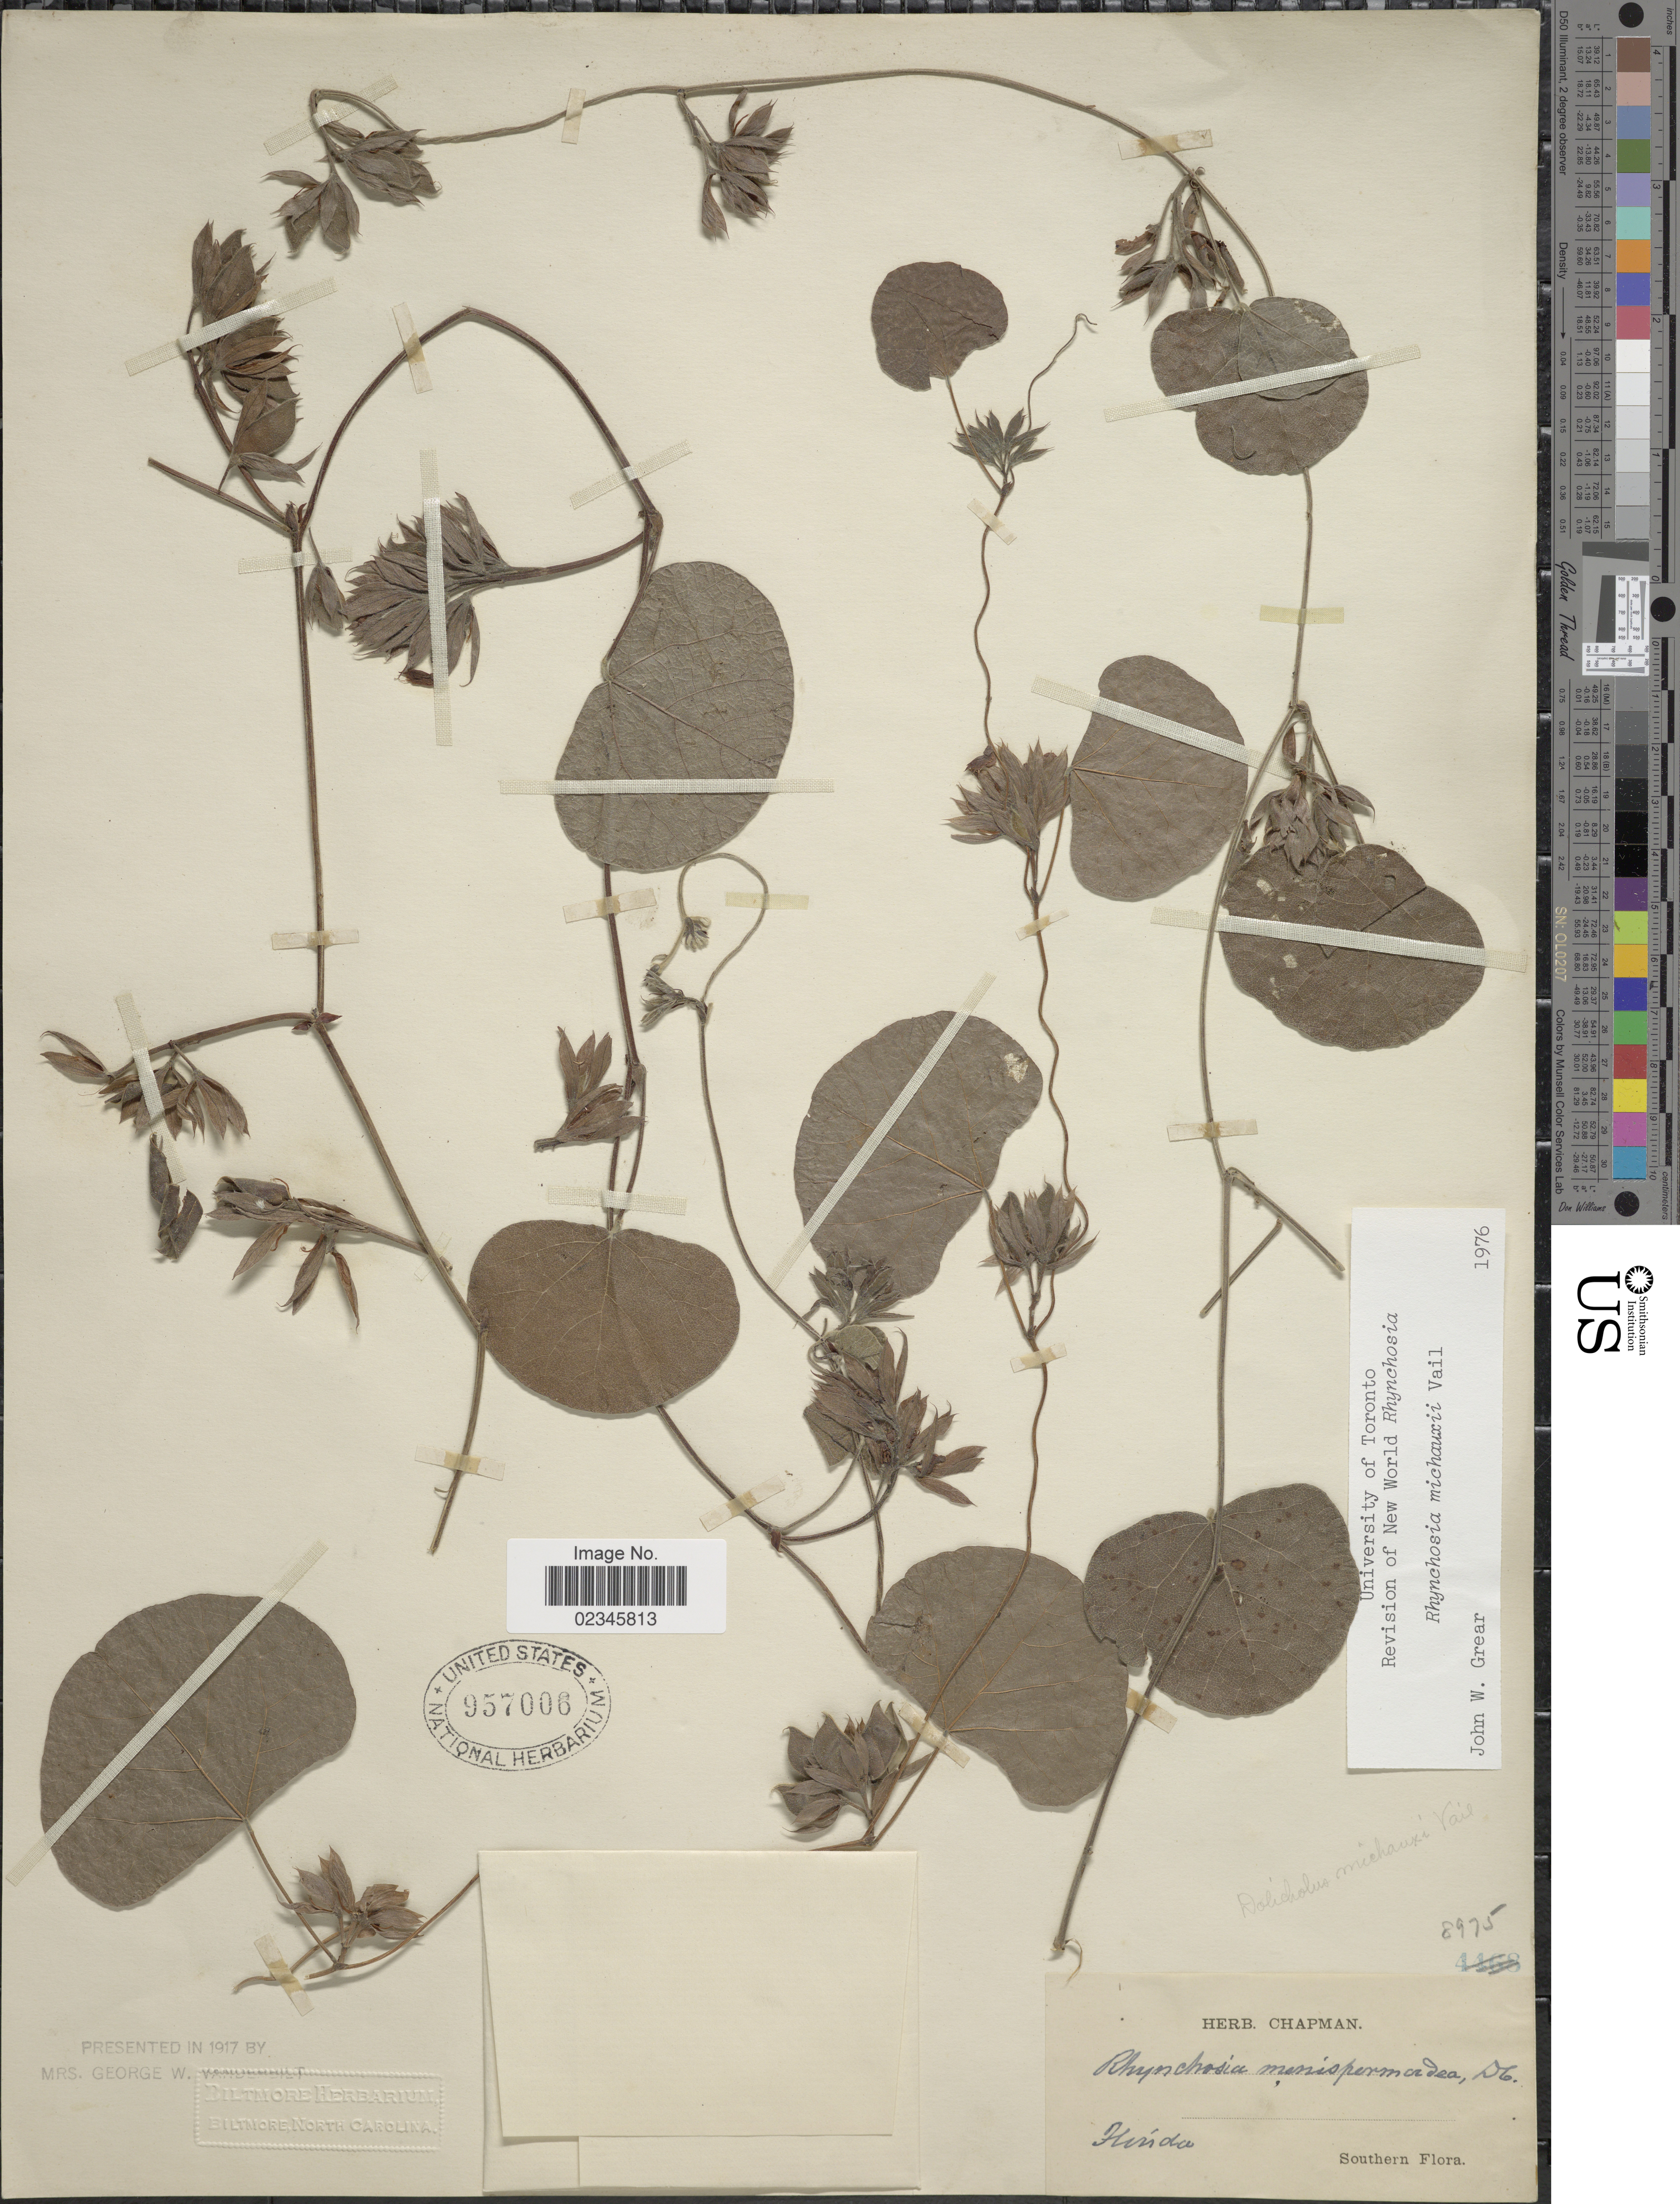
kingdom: Plantae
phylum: Tracheophyta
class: Magnoliopsida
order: Fabales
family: Fabaceae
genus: Rhynchosia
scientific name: Rhynchosia michauxii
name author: Vail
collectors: ex herb. Chapman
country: United States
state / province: Florida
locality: Southern Flora.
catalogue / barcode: US 957006